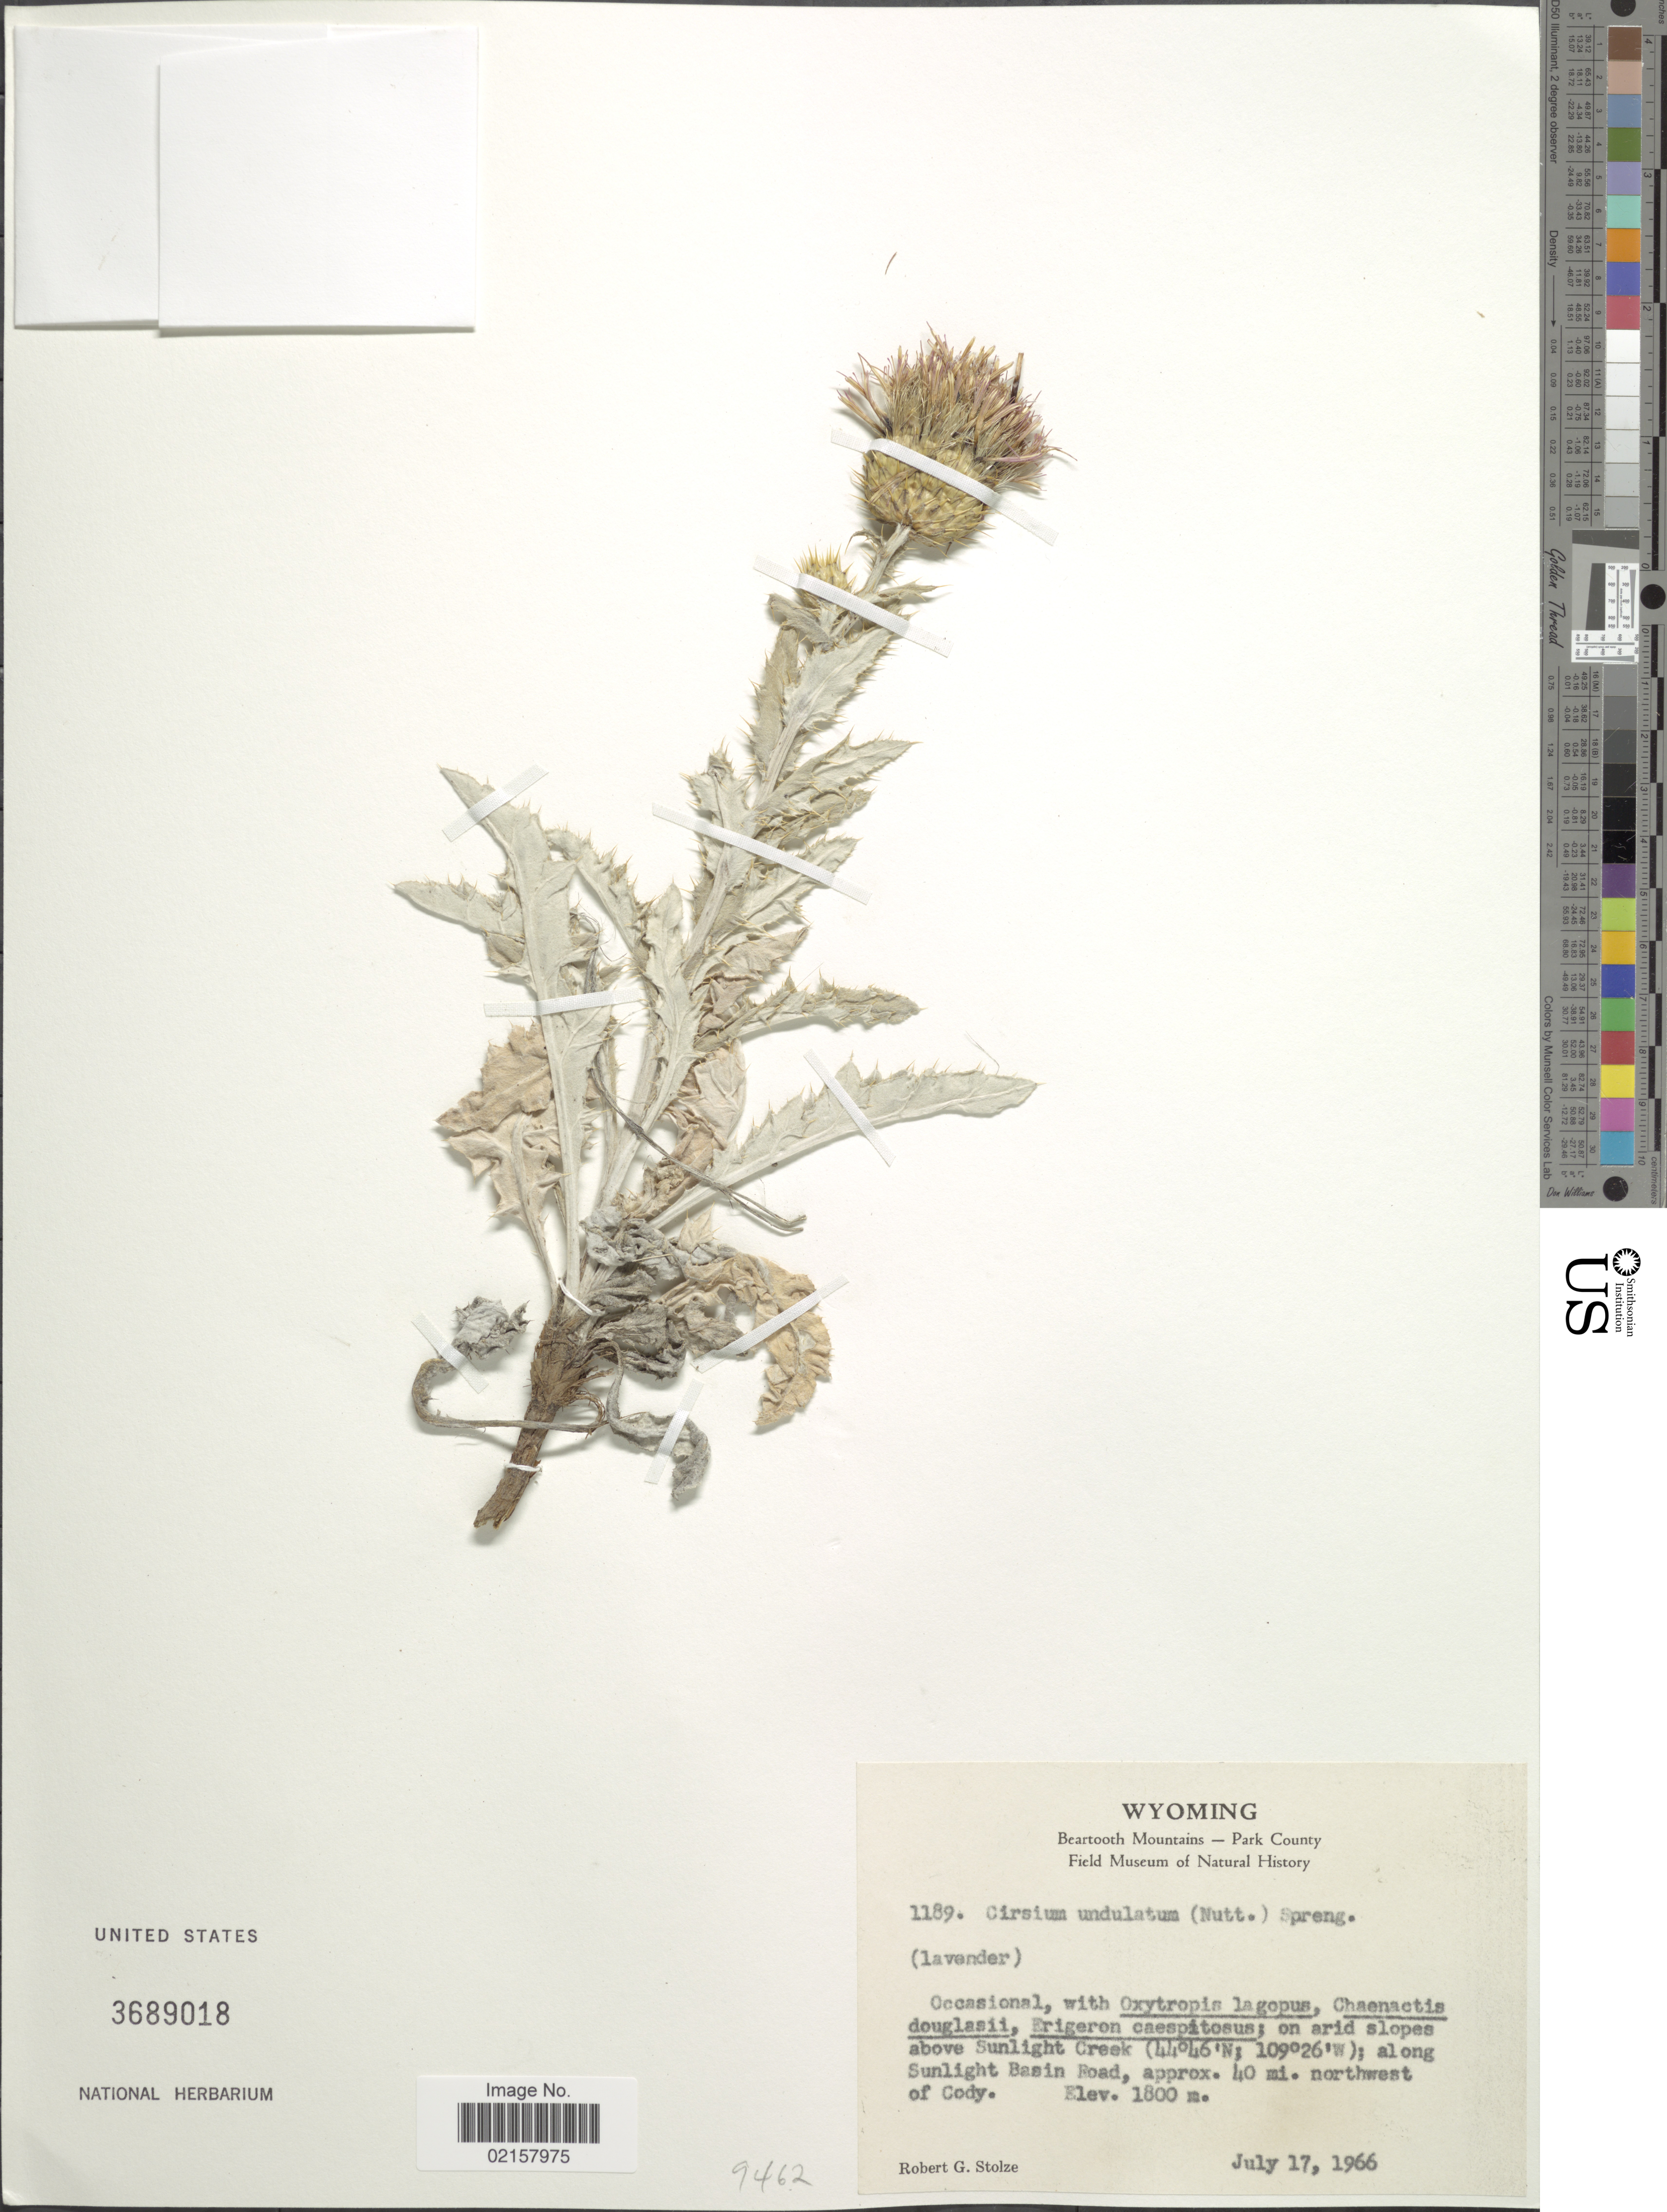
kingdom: Plantae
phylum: Tracheophyta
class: Magnoliopsida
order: Asterales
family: Asteraceae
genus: Cirsium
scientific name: Cirsium undulatum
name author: (Nutt.) Spreng.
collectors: R. G. Stolze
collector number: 1189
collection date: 1966-07-17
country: United States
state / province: Wyoming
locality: On arid slopes above Sunlight Creek; along Sunlight Basin Road, approx. 40 mi. northwest of Cody.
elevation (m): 1800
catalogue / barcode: US 3689018